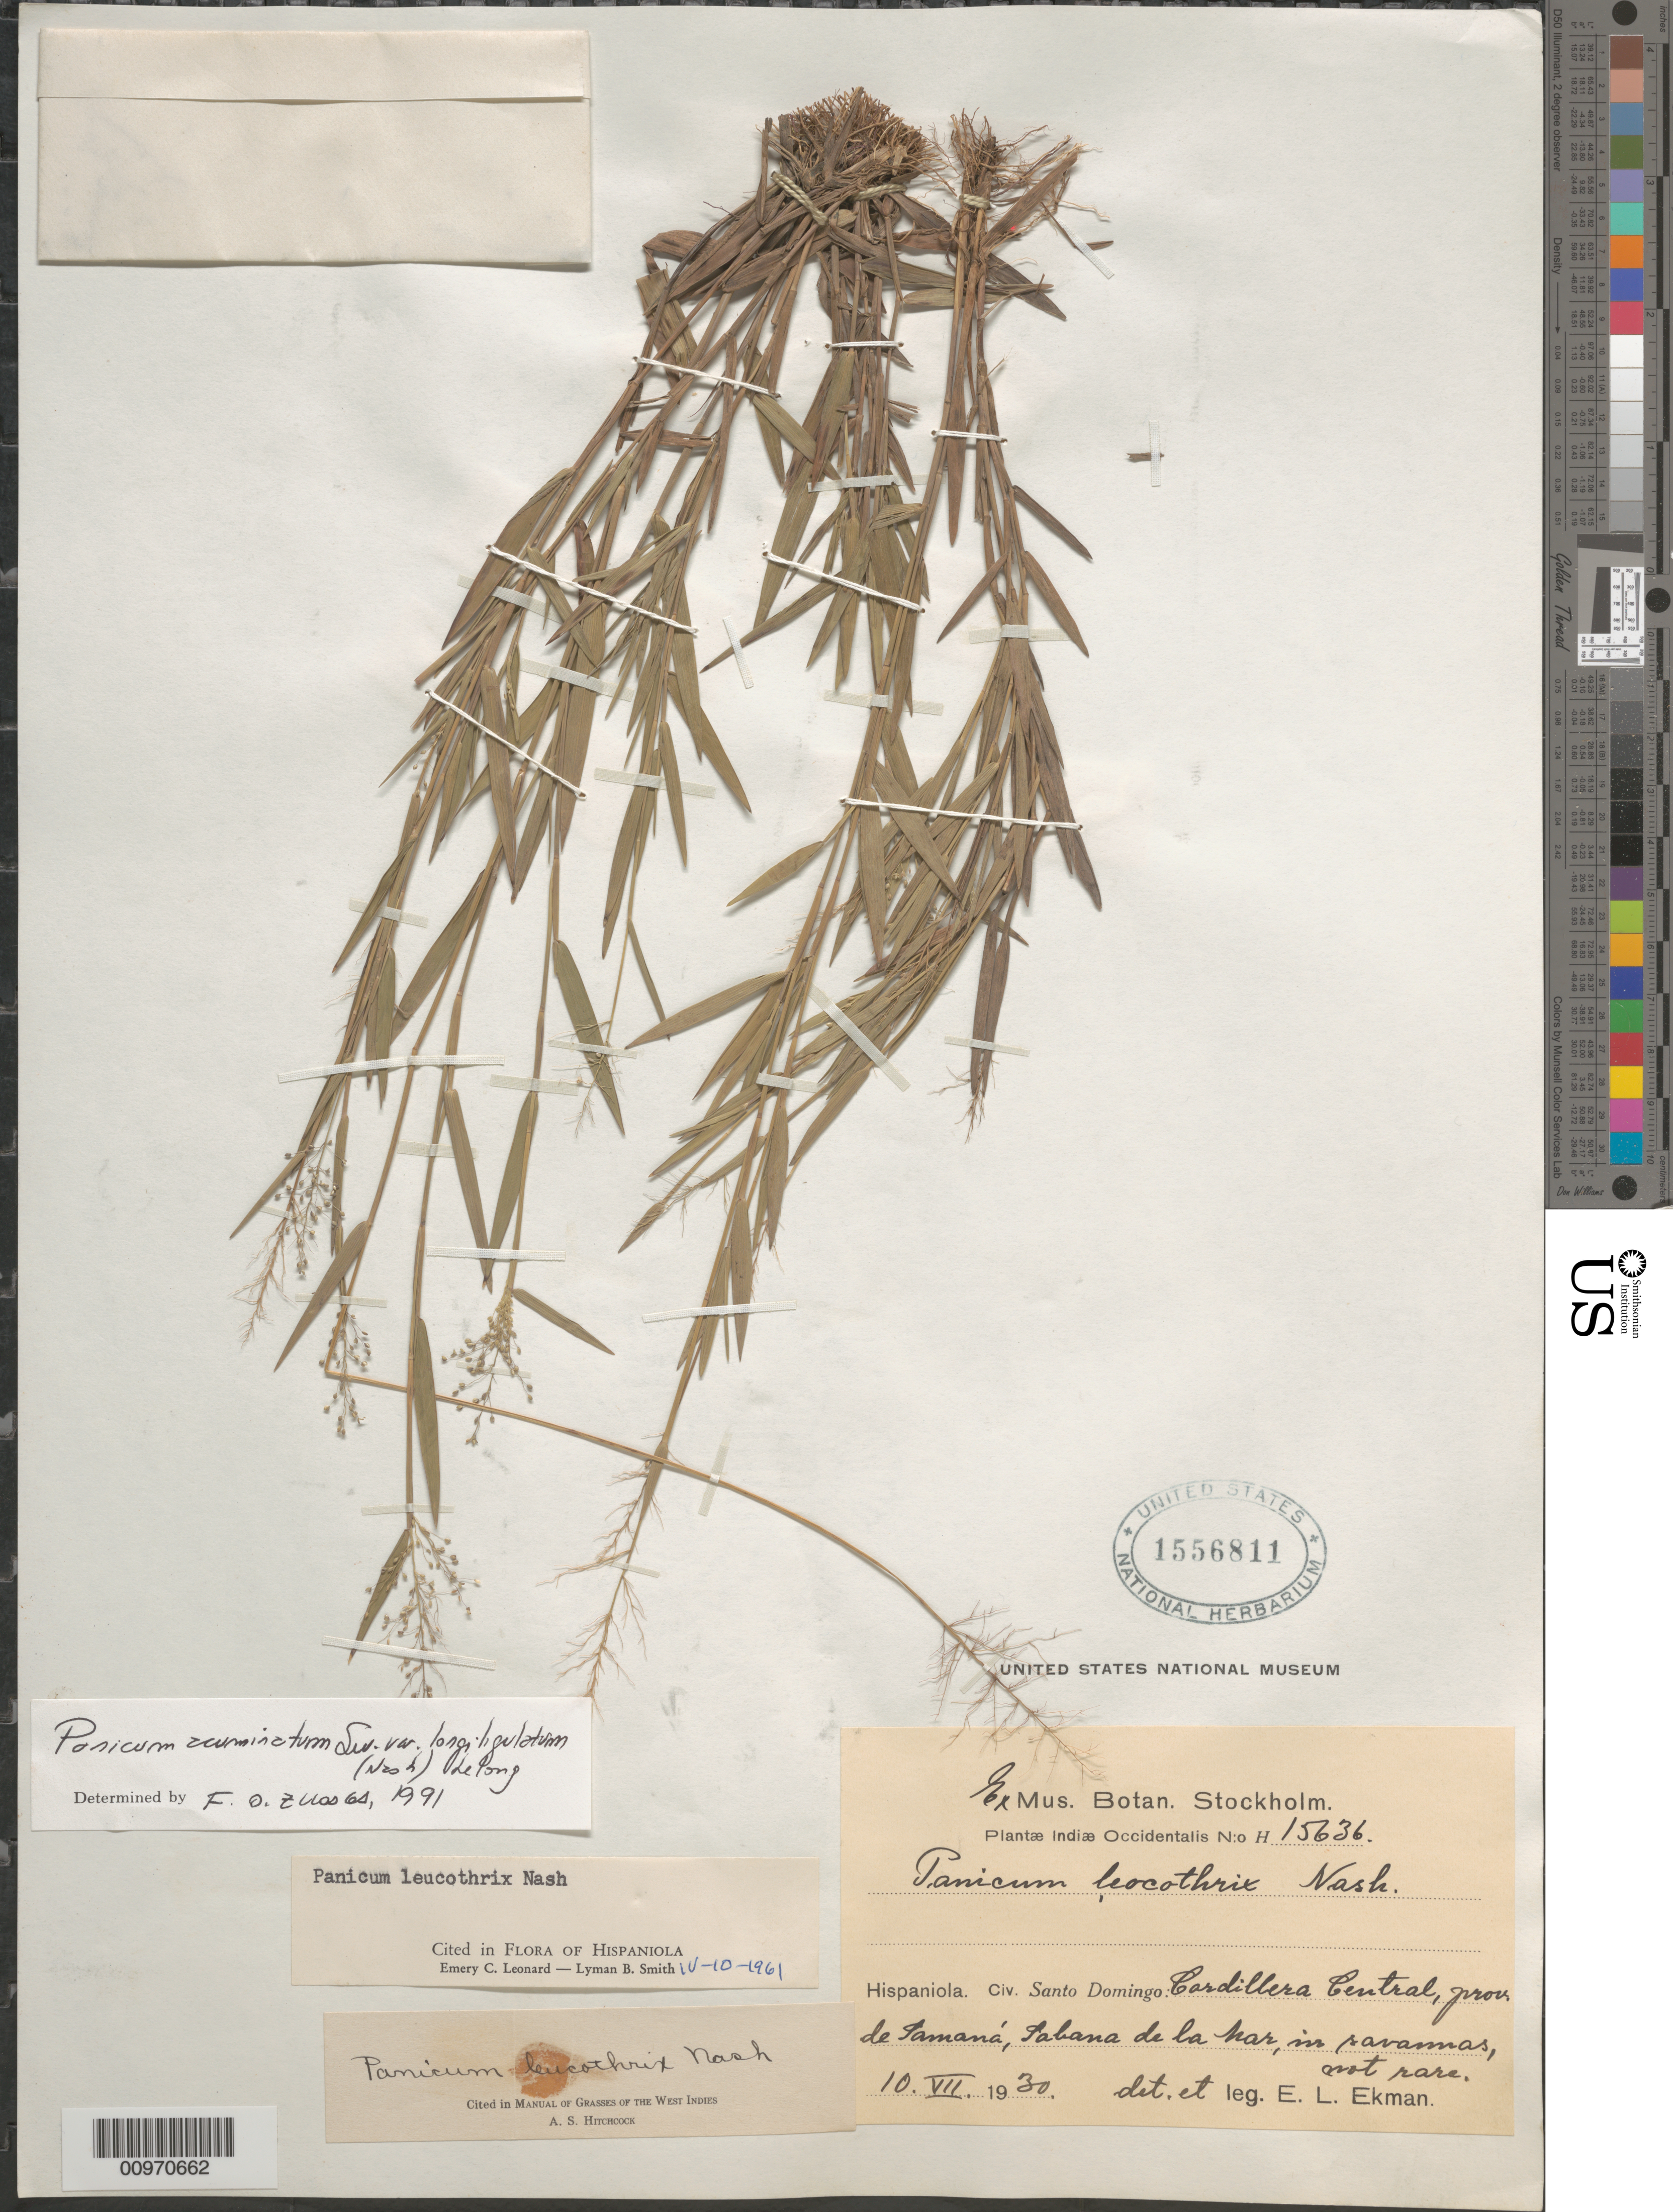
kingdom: Plantae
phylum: Tracheophyta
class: Liliopsida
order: Poales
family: Poaceae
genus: Panicum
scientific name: Panicum acuminatum var. longiligulatum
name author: (Nash) Lelong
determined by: Zuloaga, F. O.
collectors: E. L. Ekman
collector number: H 15636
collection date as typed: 10 Jul 1930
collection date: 1930-07-10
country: Dominican Republic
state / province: Santo Domingo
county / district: Samaná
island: Hispaniola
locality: Cordillera Central, Sabana de la Mar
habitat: In savannas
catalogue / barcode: US 1556811